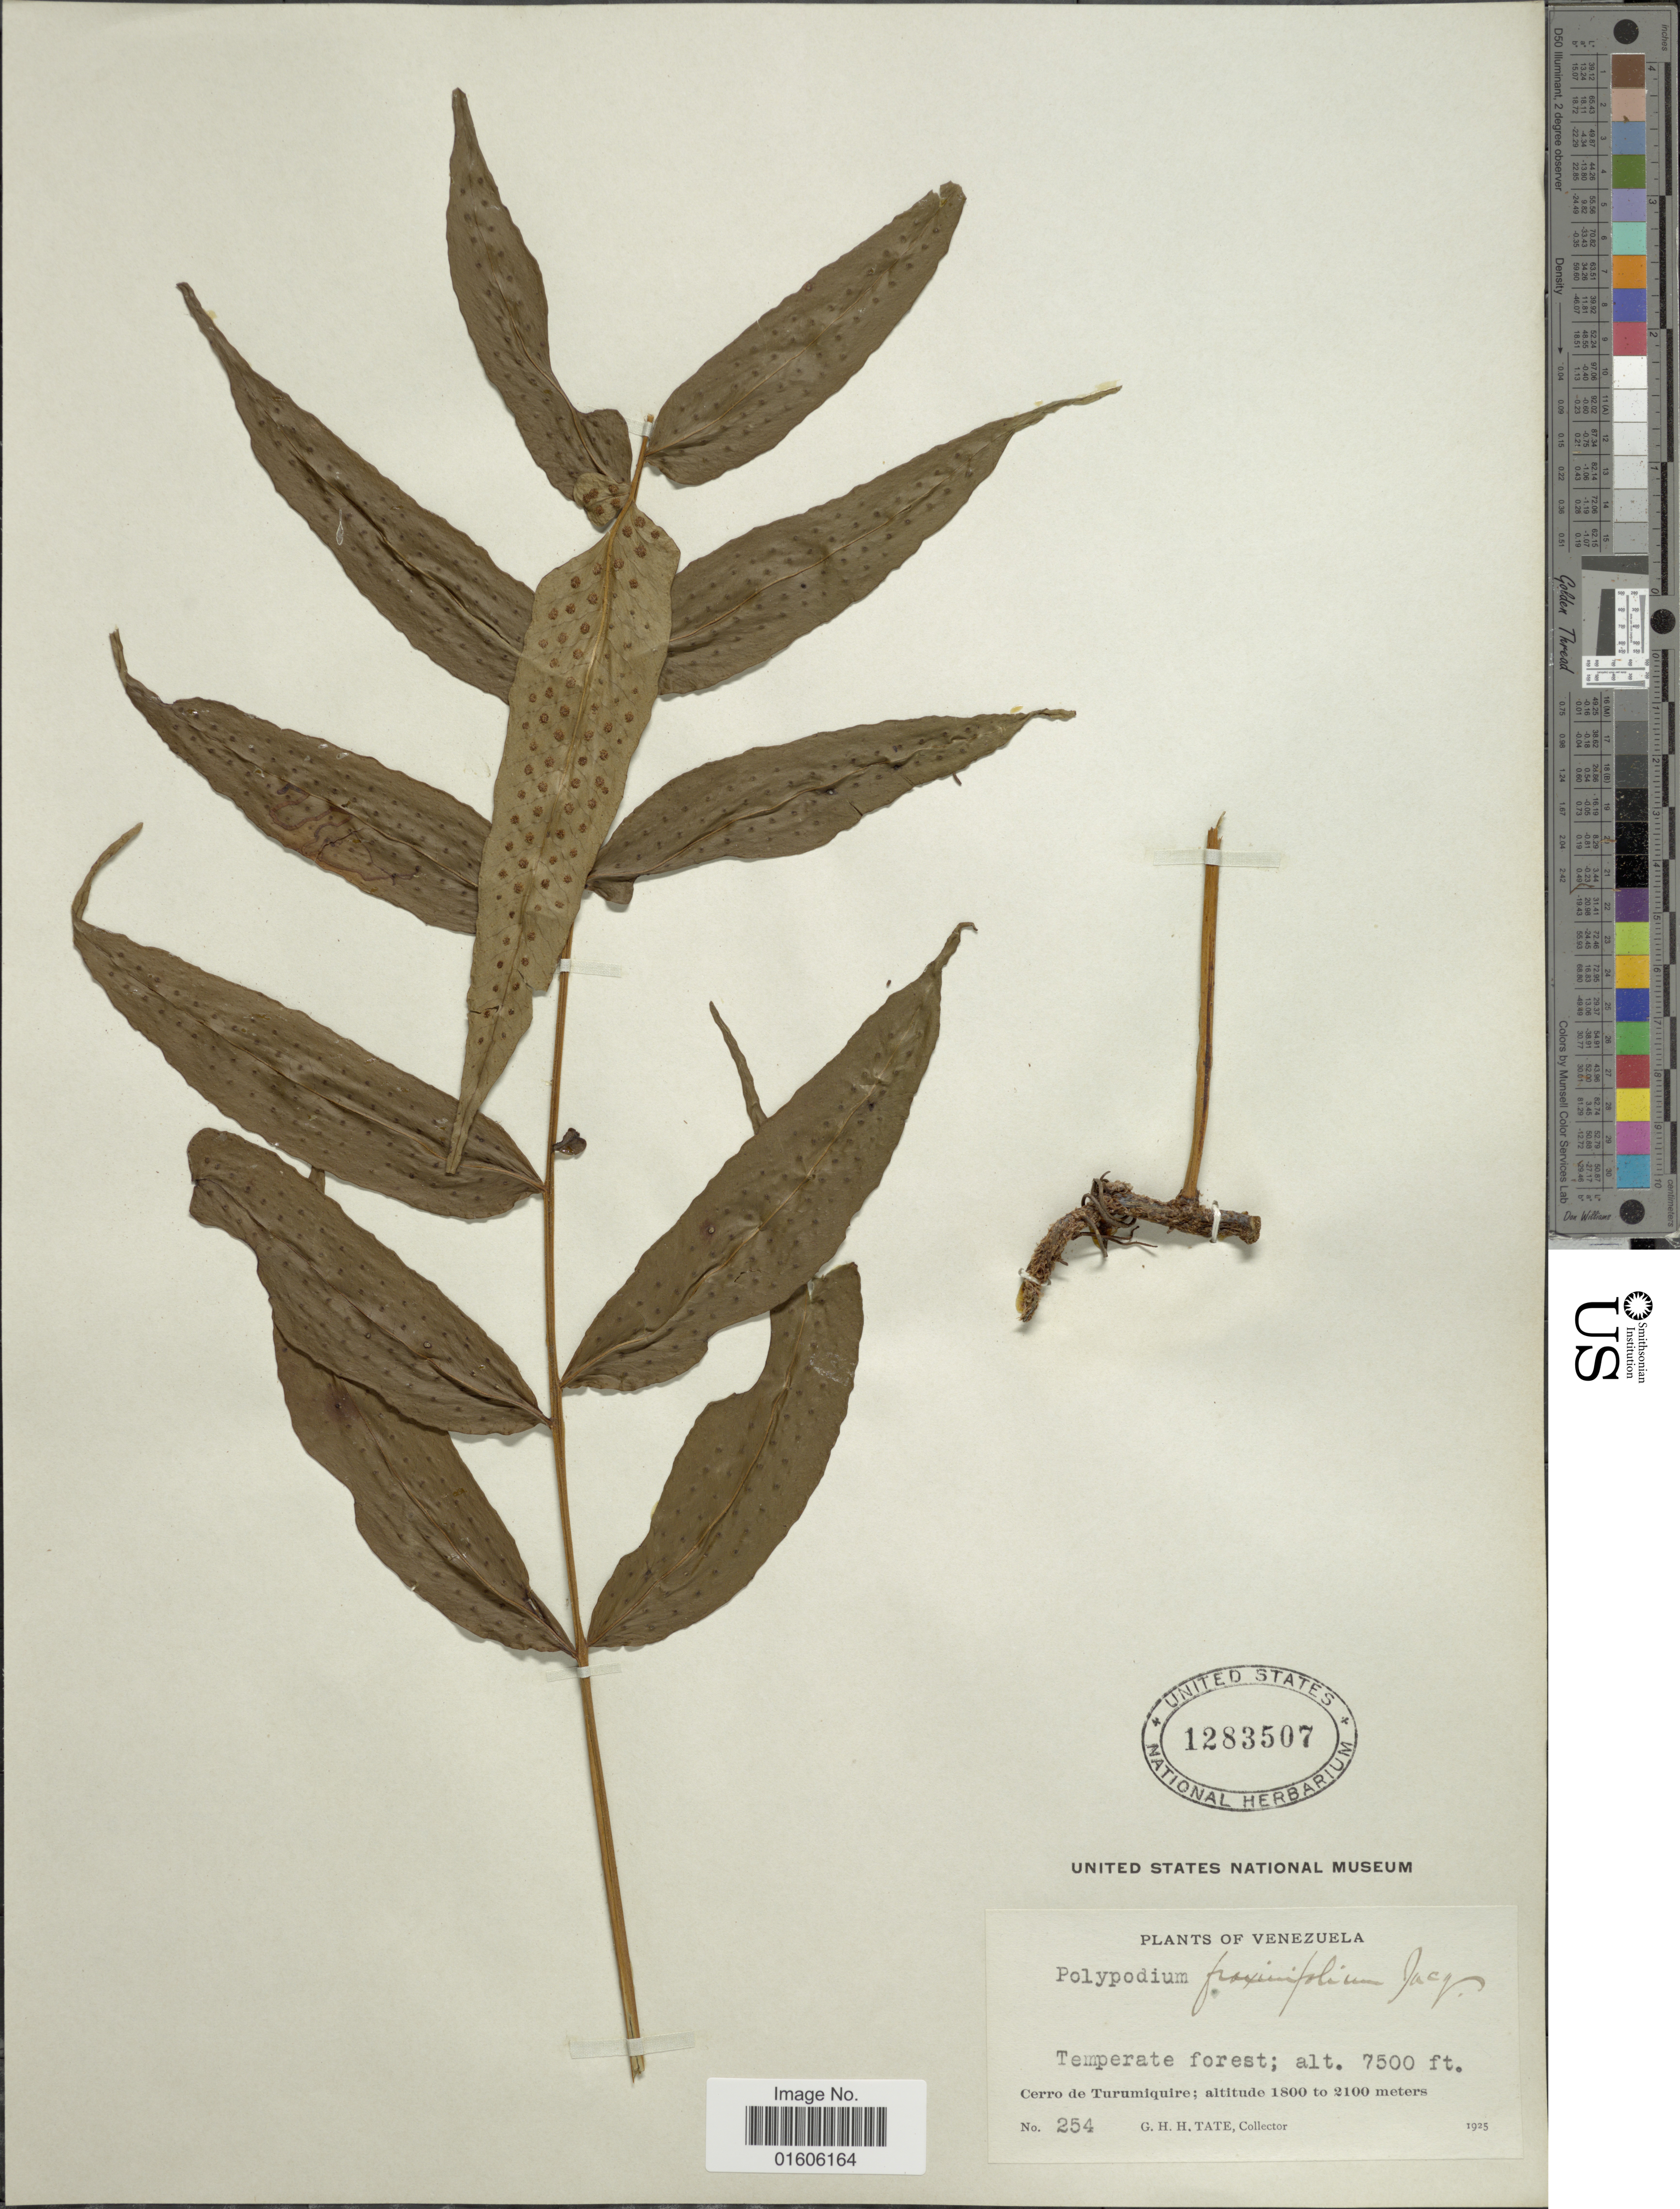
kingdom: Plantae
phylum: Tracheophyta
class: Polypodiopsida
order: Polypodiales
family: Polypodiaceae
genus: Serpocaulon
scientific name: Serpocaulon fraxinifolium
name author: (Jacq.) A.R. Sm.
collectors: G. Tate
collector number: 254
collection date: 1925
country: Venezuela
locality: Cerro de Turumiquire.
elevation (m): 1800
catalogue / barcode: US 1283507